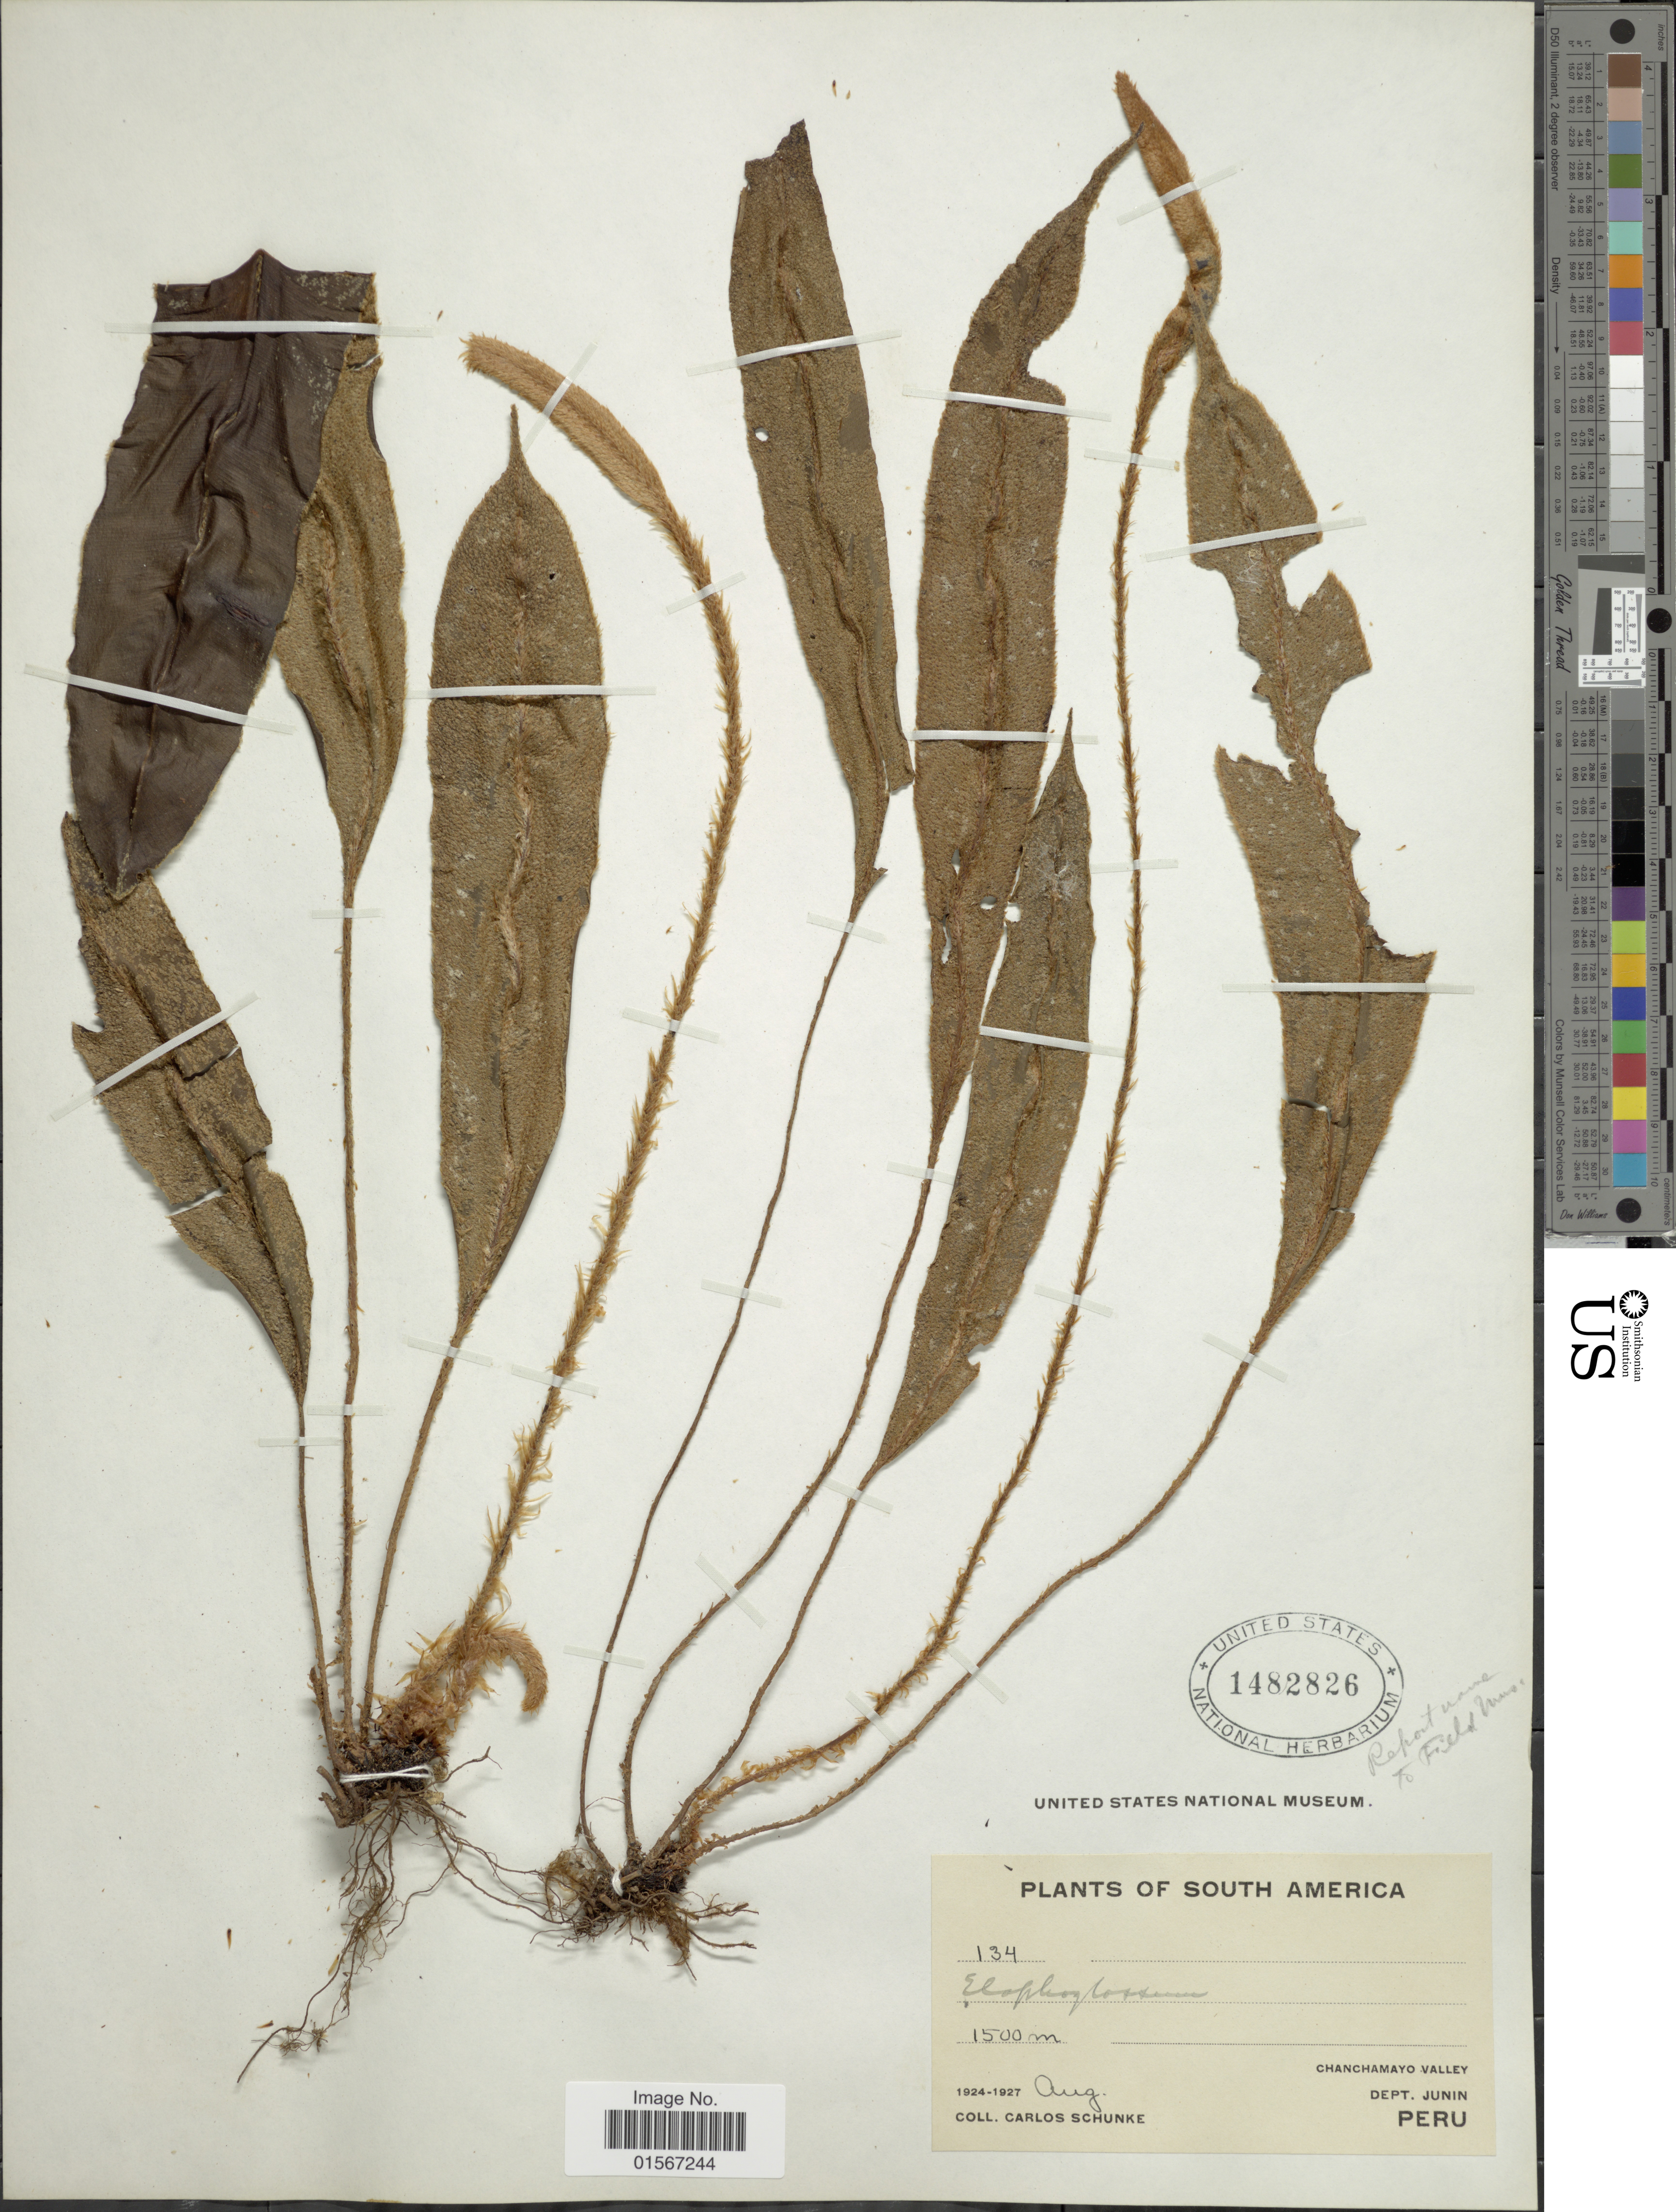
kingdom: Plantae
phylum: Tracheophyta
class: Polypodiopsida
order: Polypodiales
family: Dryopteridaceae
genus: Elaphoglossum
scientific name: Elaphoglossum orbignyanum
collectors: C. Schunke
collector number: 134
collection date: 1924-08/1927-08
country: Peru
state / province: Junín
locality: South America, Chanchamayo Valley, Dept. Junin, Peru.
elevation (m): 1500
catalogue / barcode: US 1482826